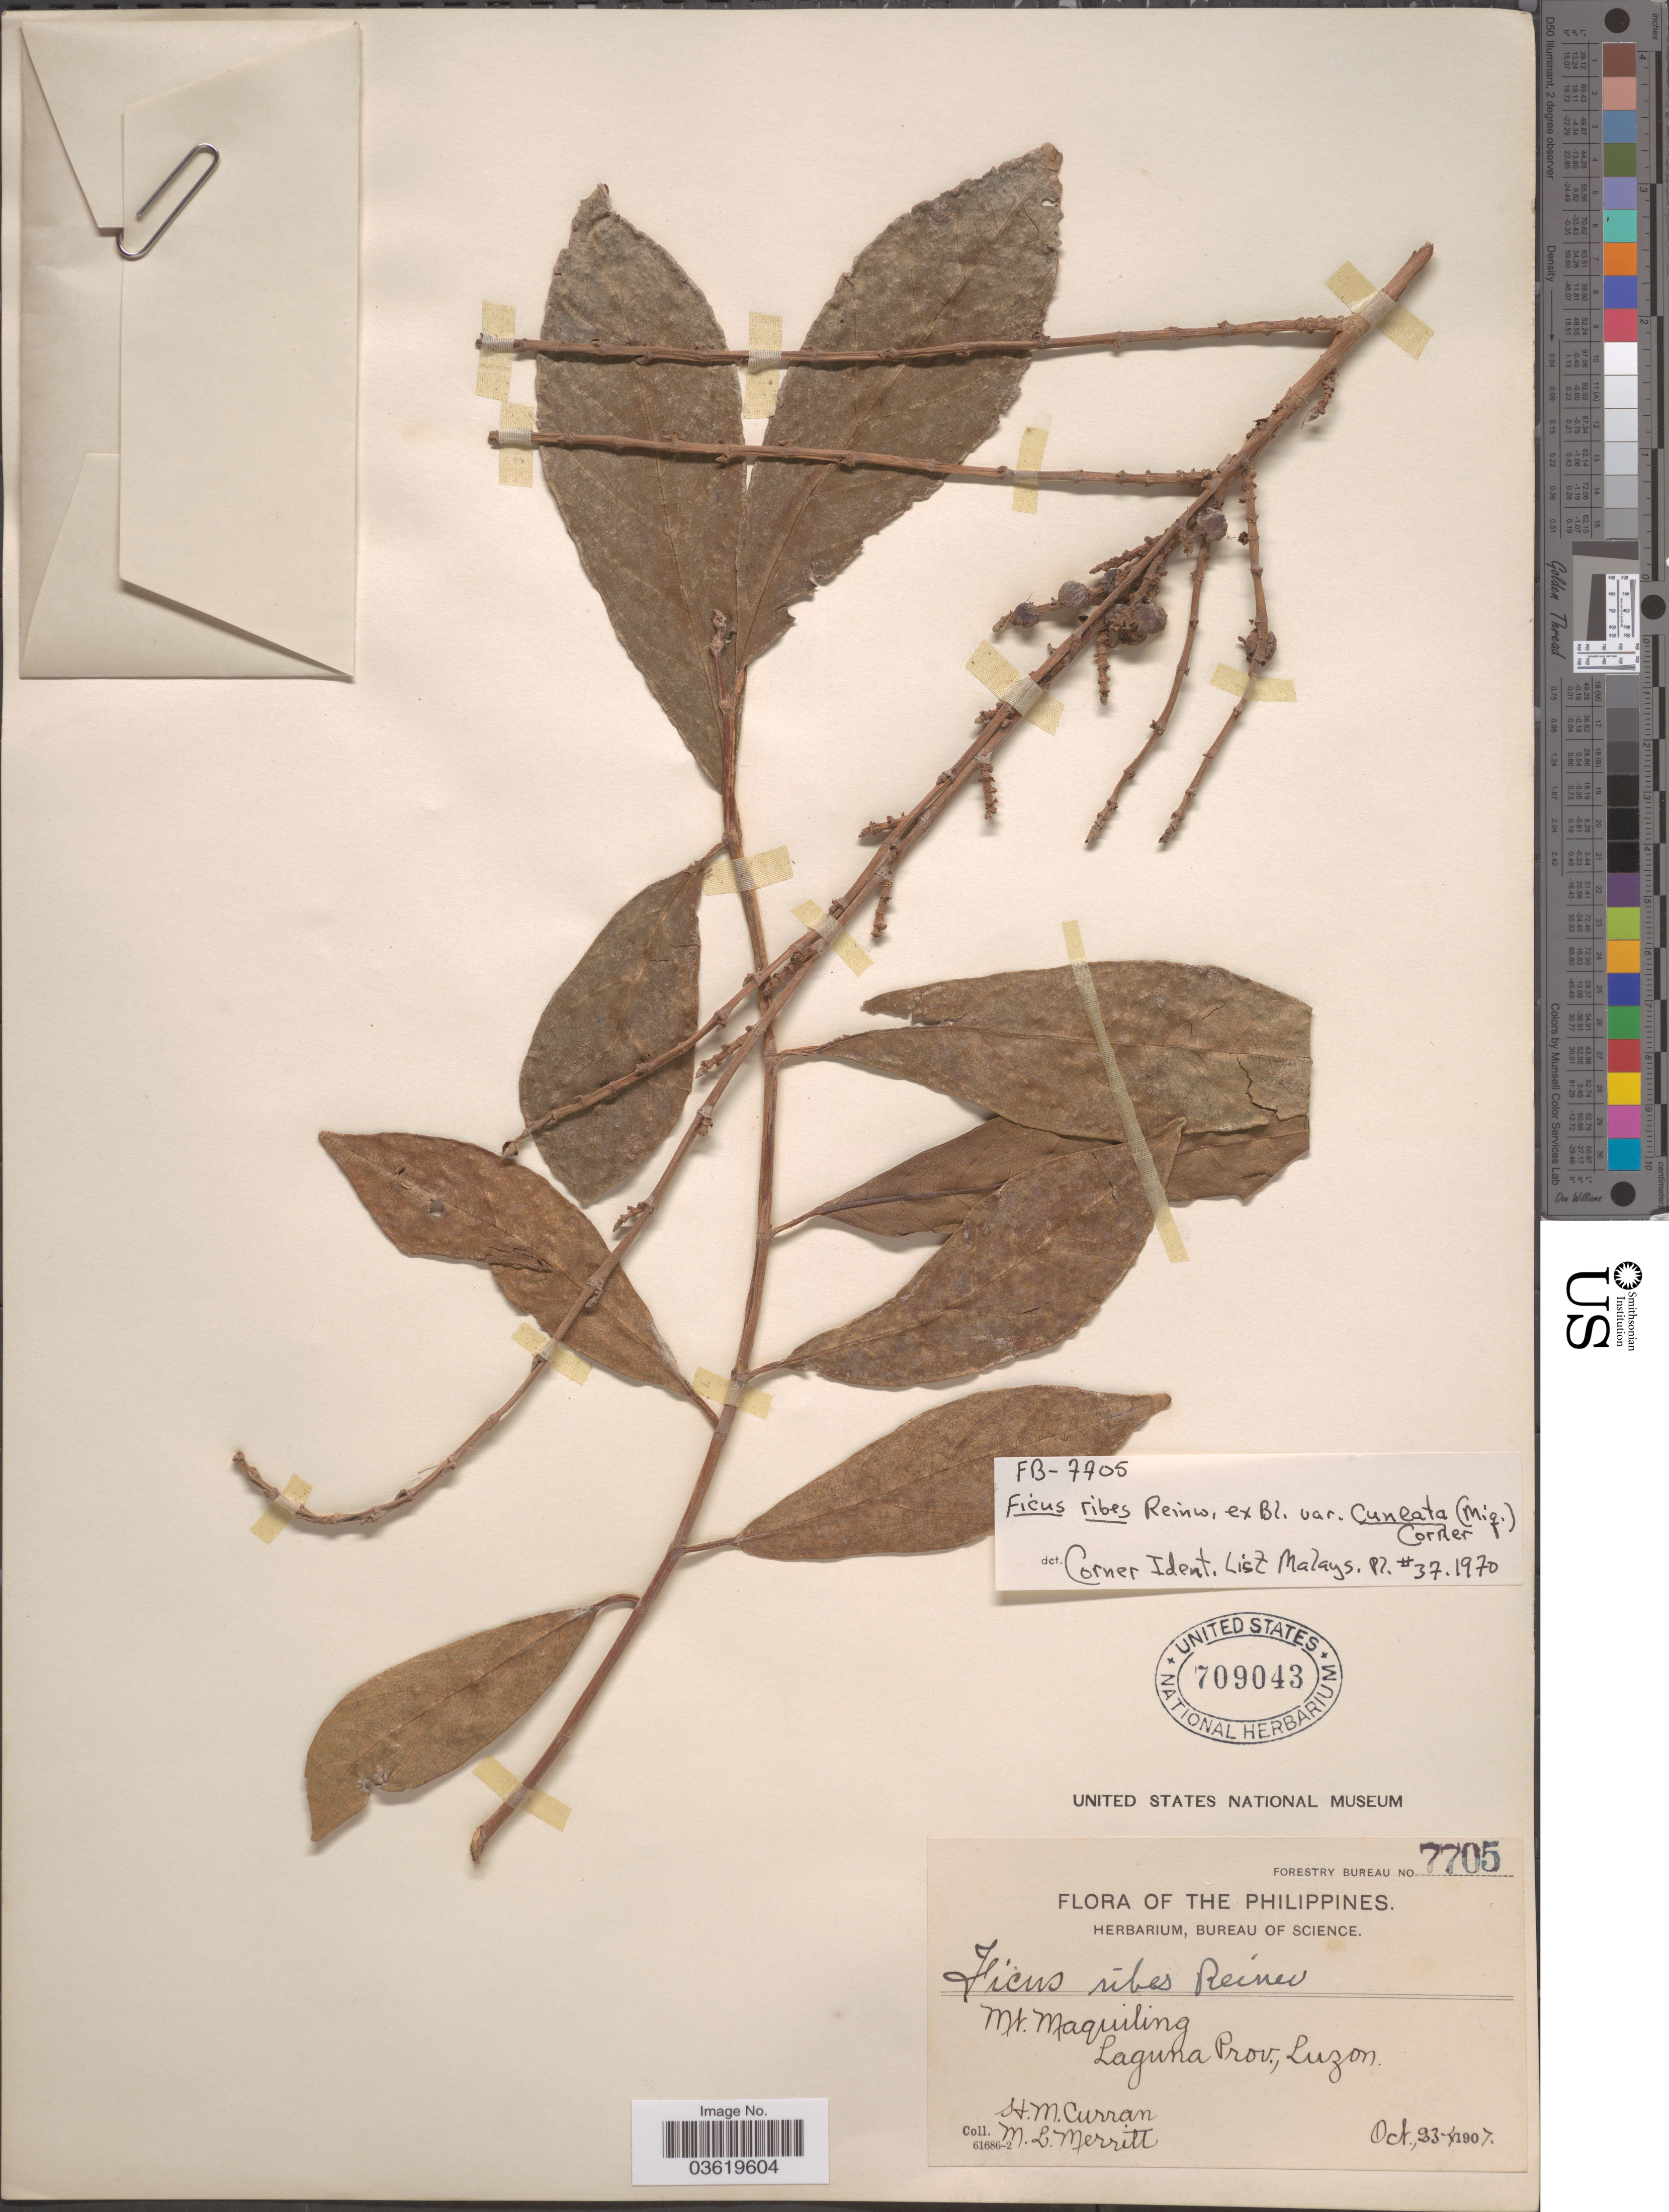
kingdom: Plantae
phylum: Tracheophyta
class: Magnoliopsida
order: Rosales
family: Moraceae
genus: Ficus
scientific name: Ficus ribes var. cuneata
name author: (Miq.) Corner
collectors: H. M. Curran & M. L. Merritt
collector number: Forestry Bureau 7705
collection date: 1907-10-23/1907-10-24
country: Philippines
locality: Mt. Maquiling. Lagua Prov., Luzon.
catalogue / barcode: US 709043